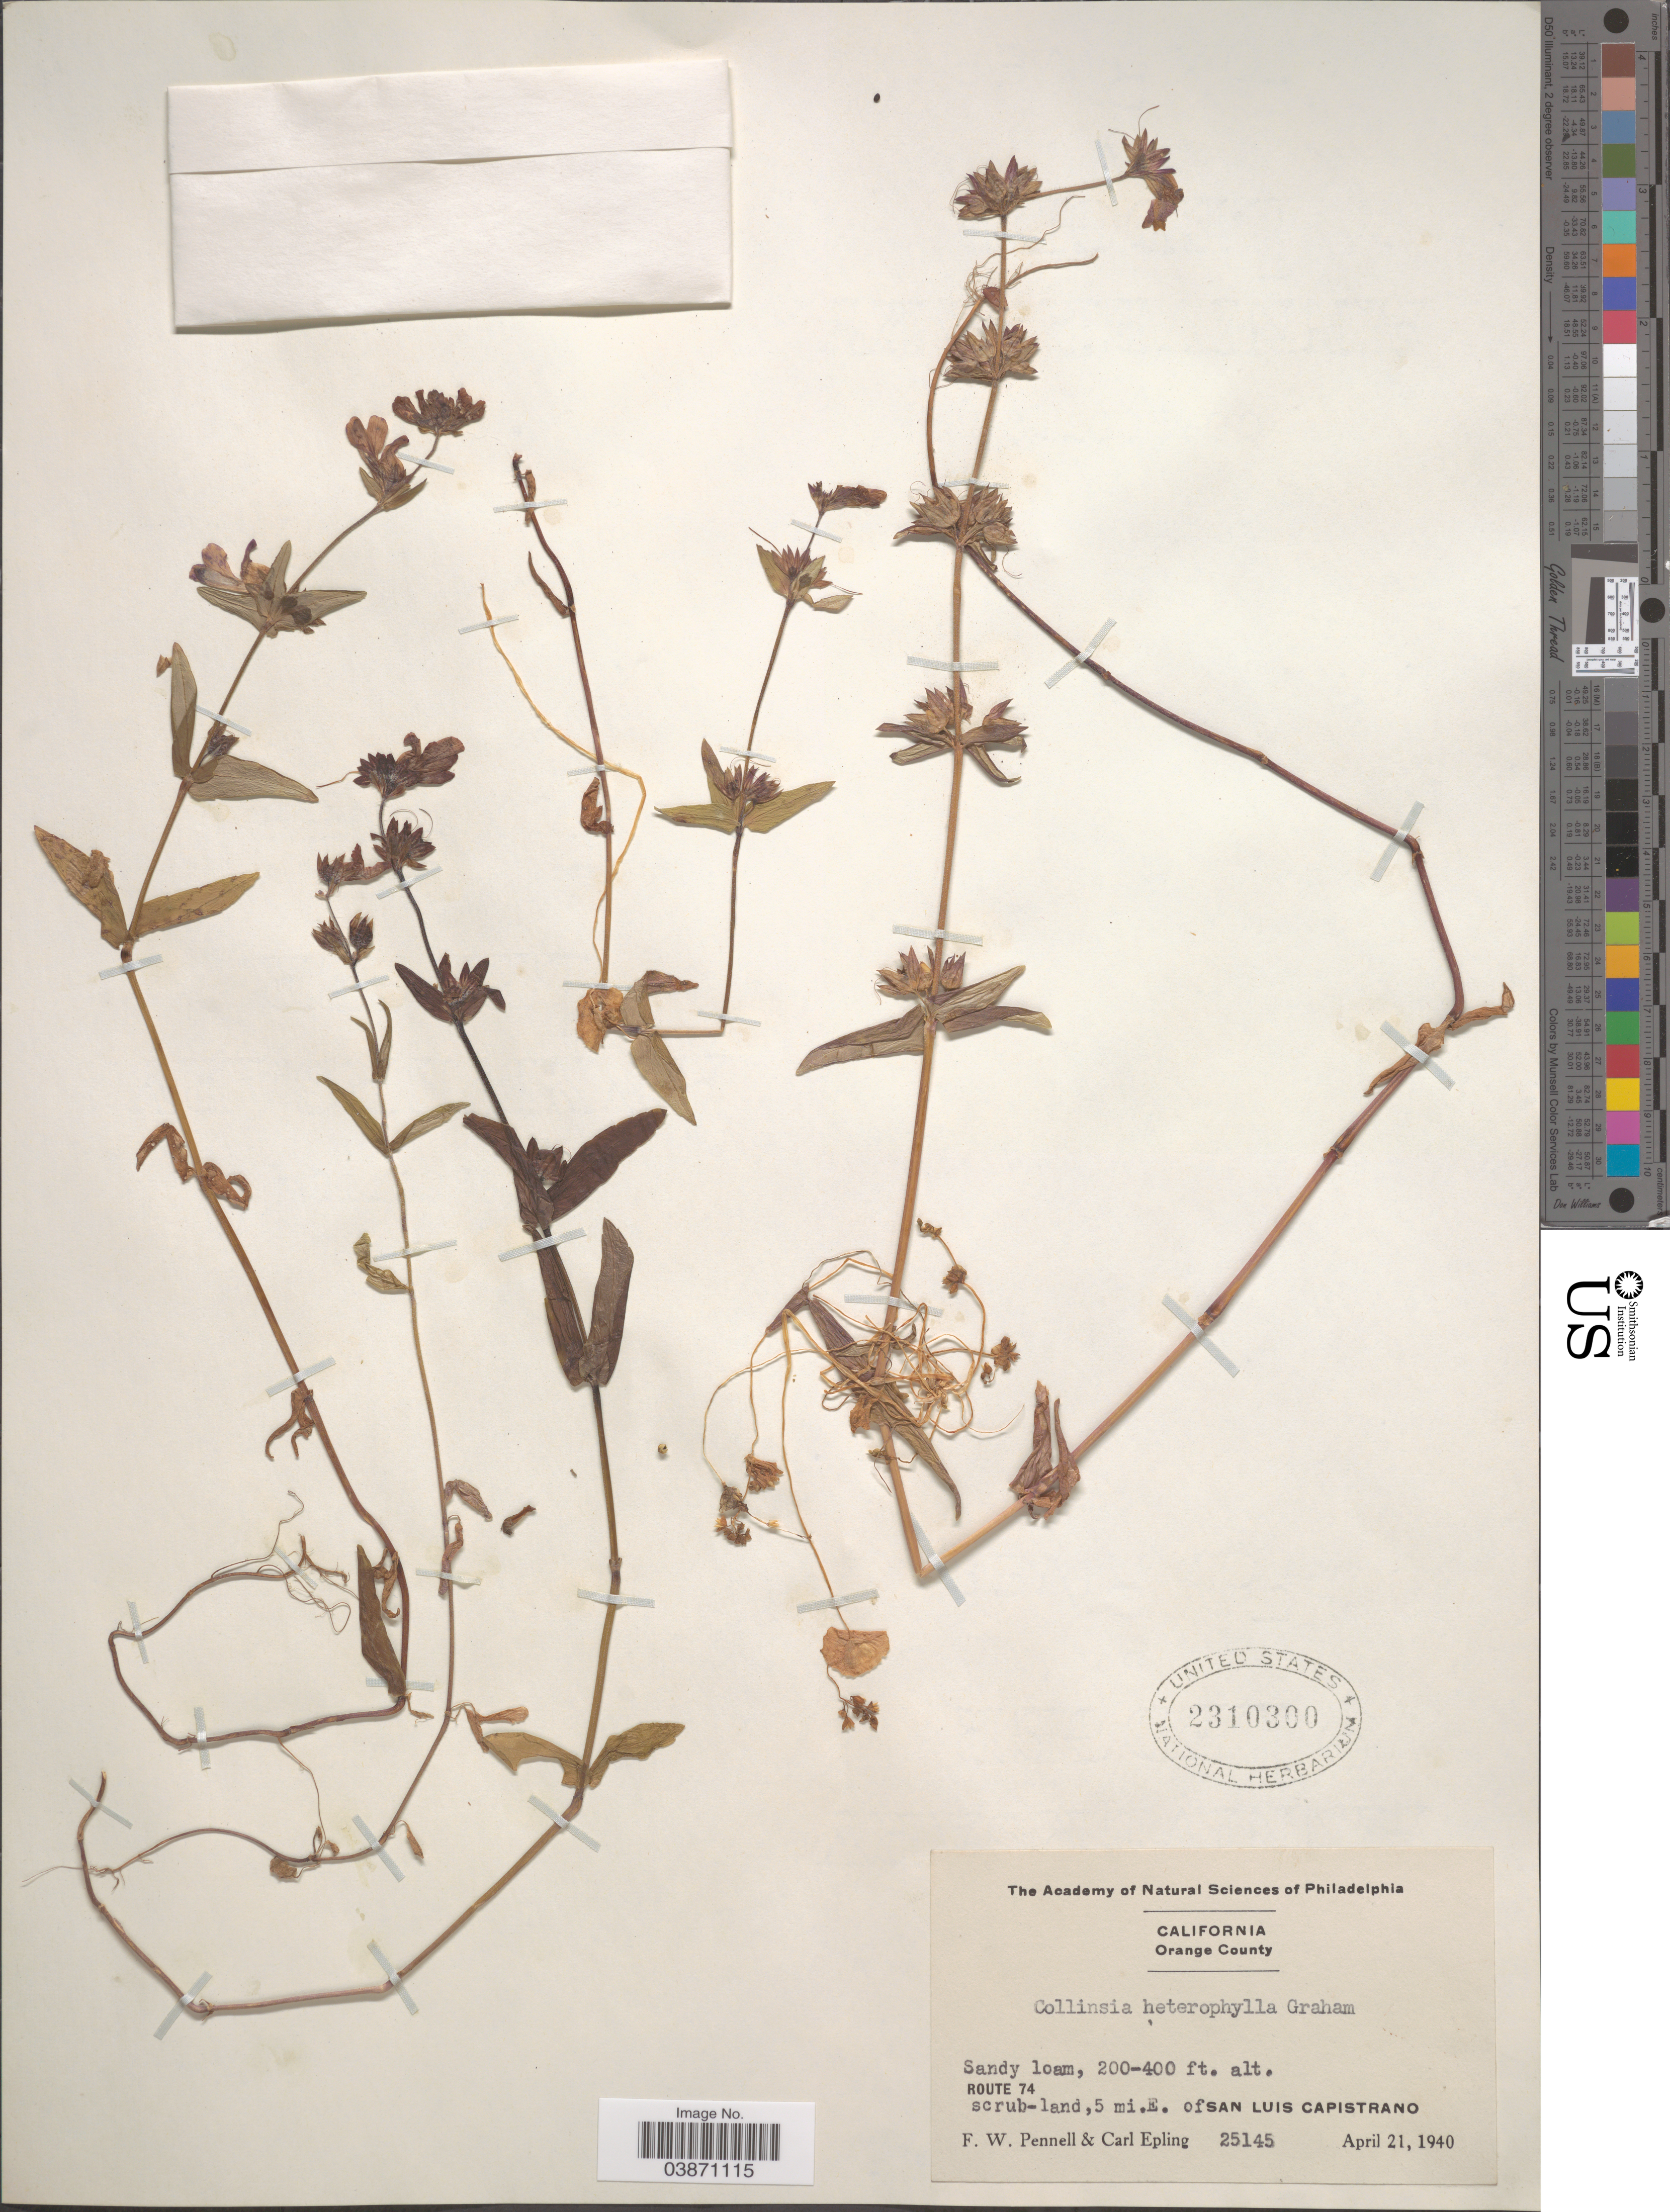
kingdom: Plantae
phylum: Tracheophyta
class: Magnoliopsida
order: Lamiales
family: Plantaginaceae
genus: Collinsia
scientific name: Collinsia heterophylla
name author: Buist ex Graham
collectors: F. W. Pennell & C. C. Epling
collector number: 25145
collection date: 1940-04-21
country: United States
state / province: California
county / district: Orange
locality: Orange County. Route 74. 5 mi. E. of San Luis Capistrano.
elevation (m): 61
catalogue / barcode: US 2310300